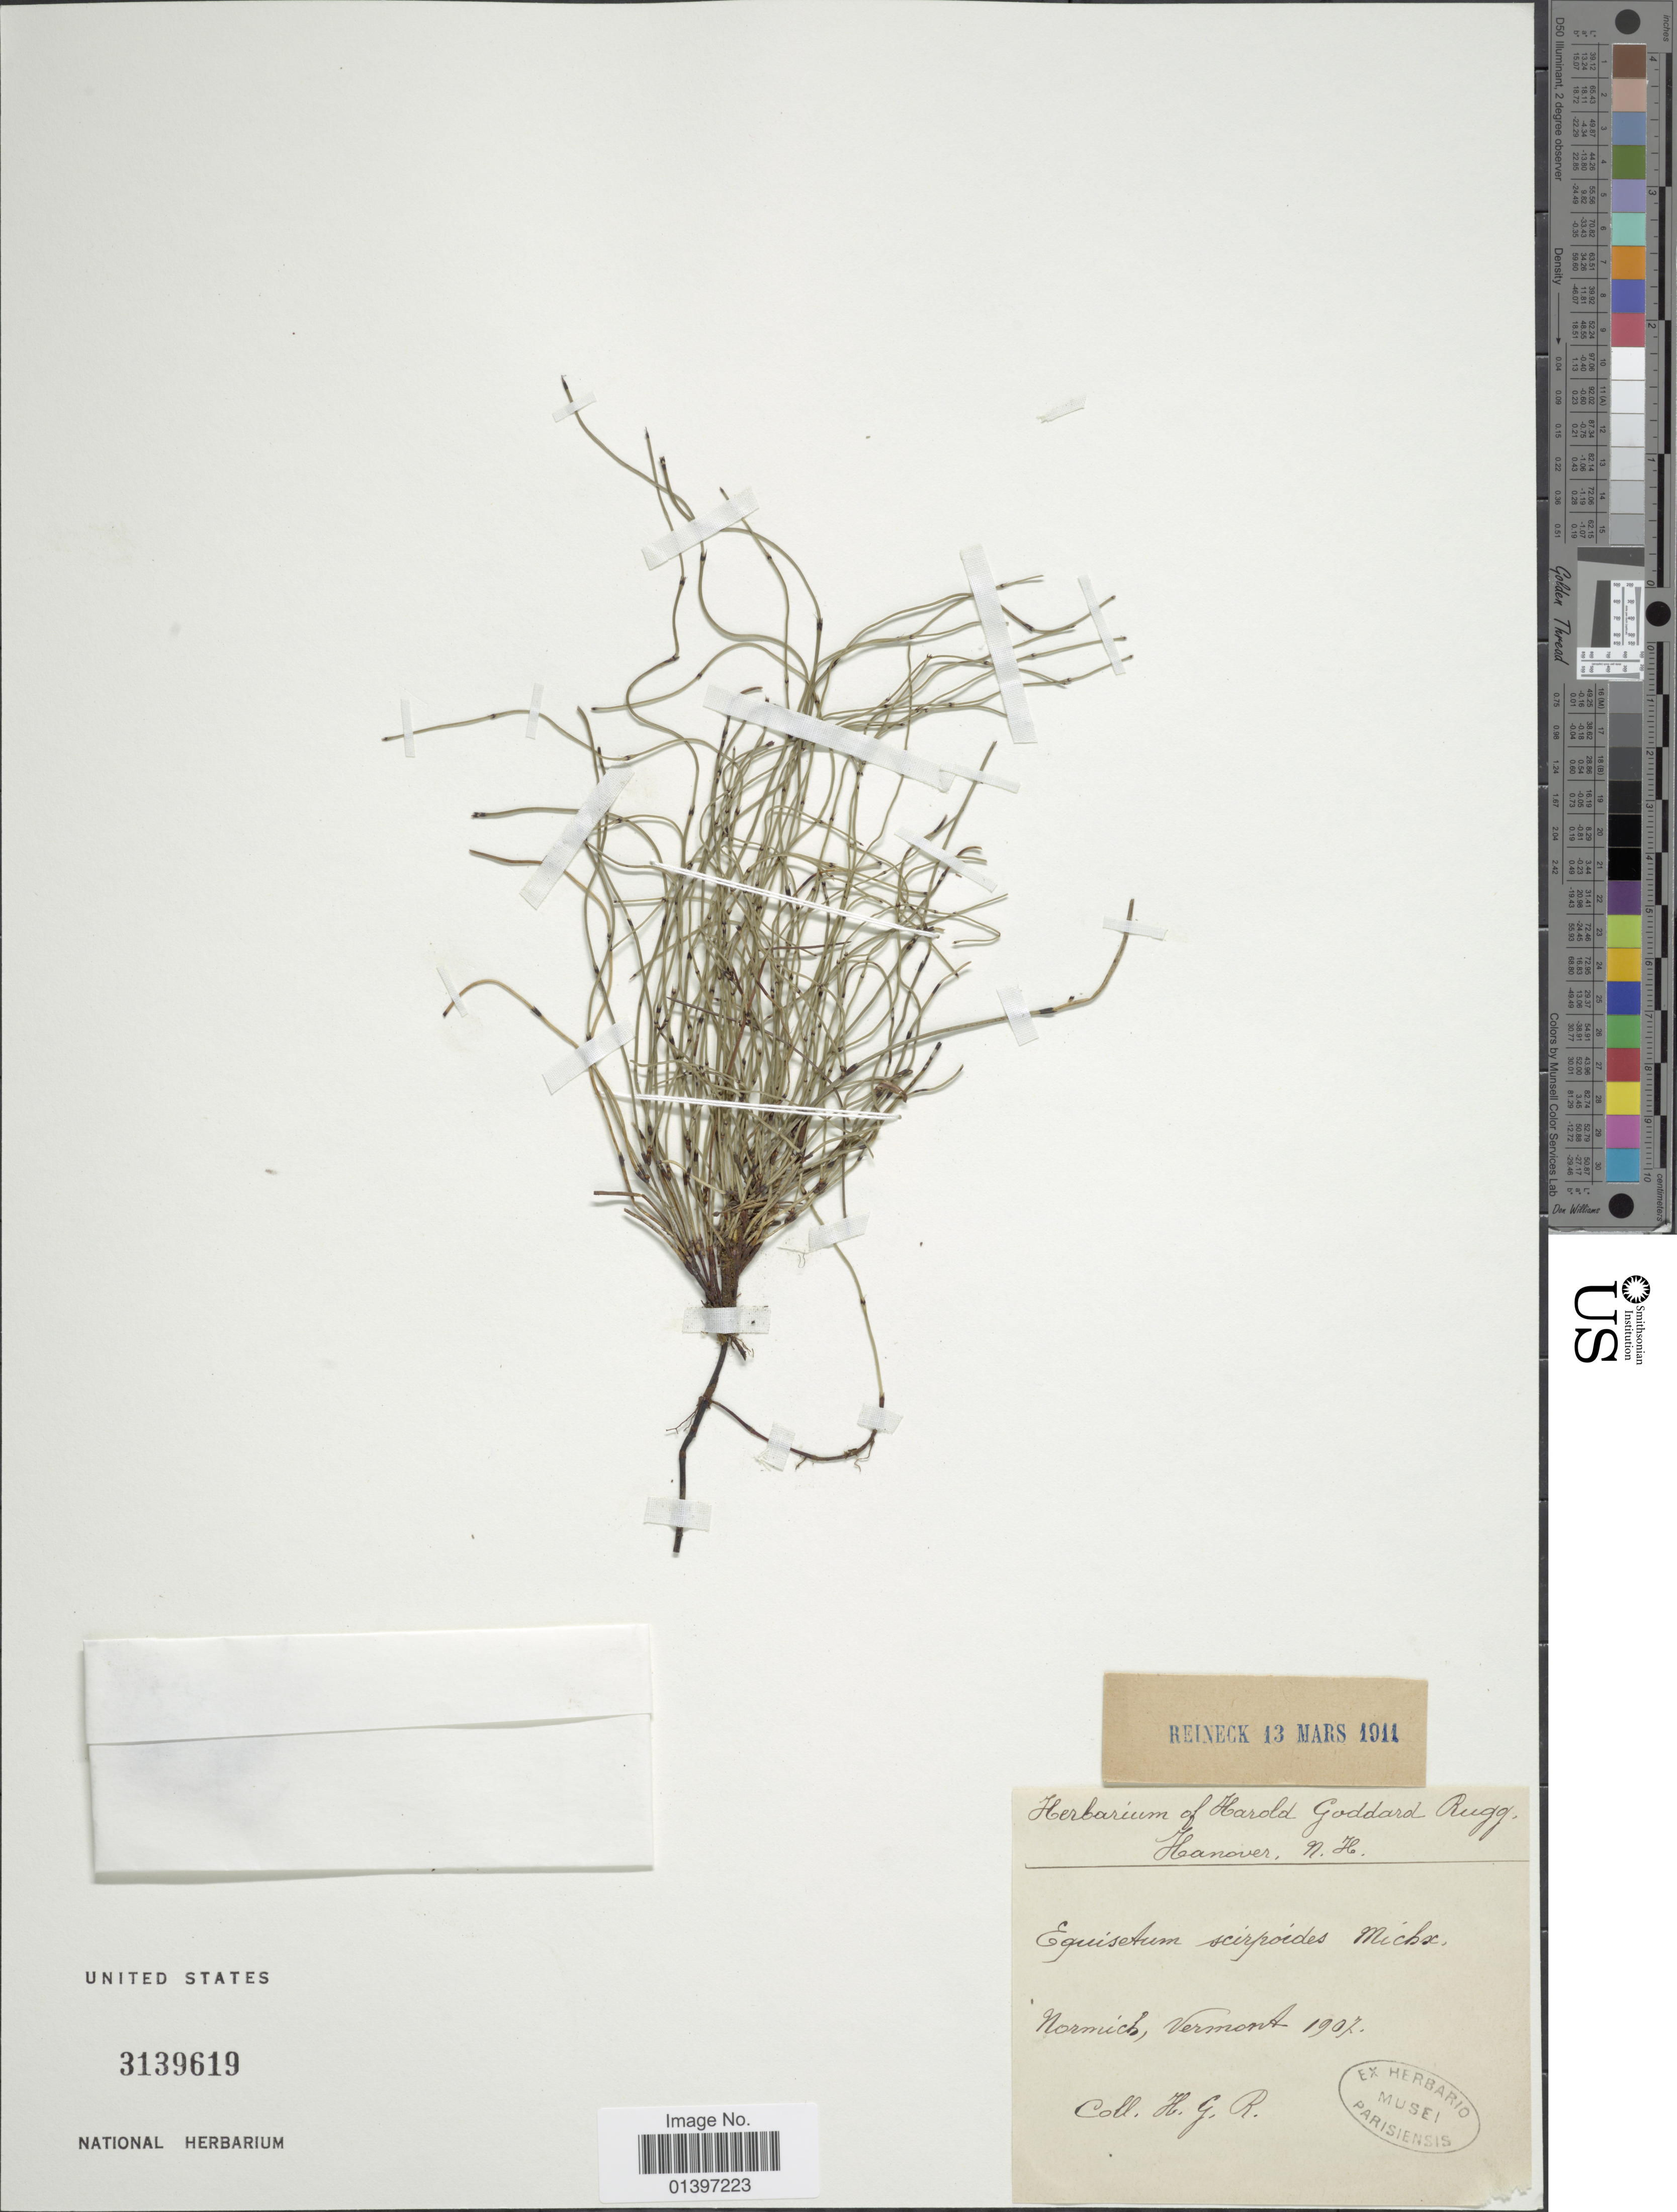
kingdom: Plantae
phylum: Tracheophyta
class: Polypodiopsida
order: Equisetales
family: Equisetaceae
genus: Equisetum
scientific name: Equisetum scirpoides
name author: Michx.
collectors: H. Rugg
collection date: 1907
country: United States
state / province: Vermont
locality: Normuch Vermont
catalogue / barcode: US 3139619